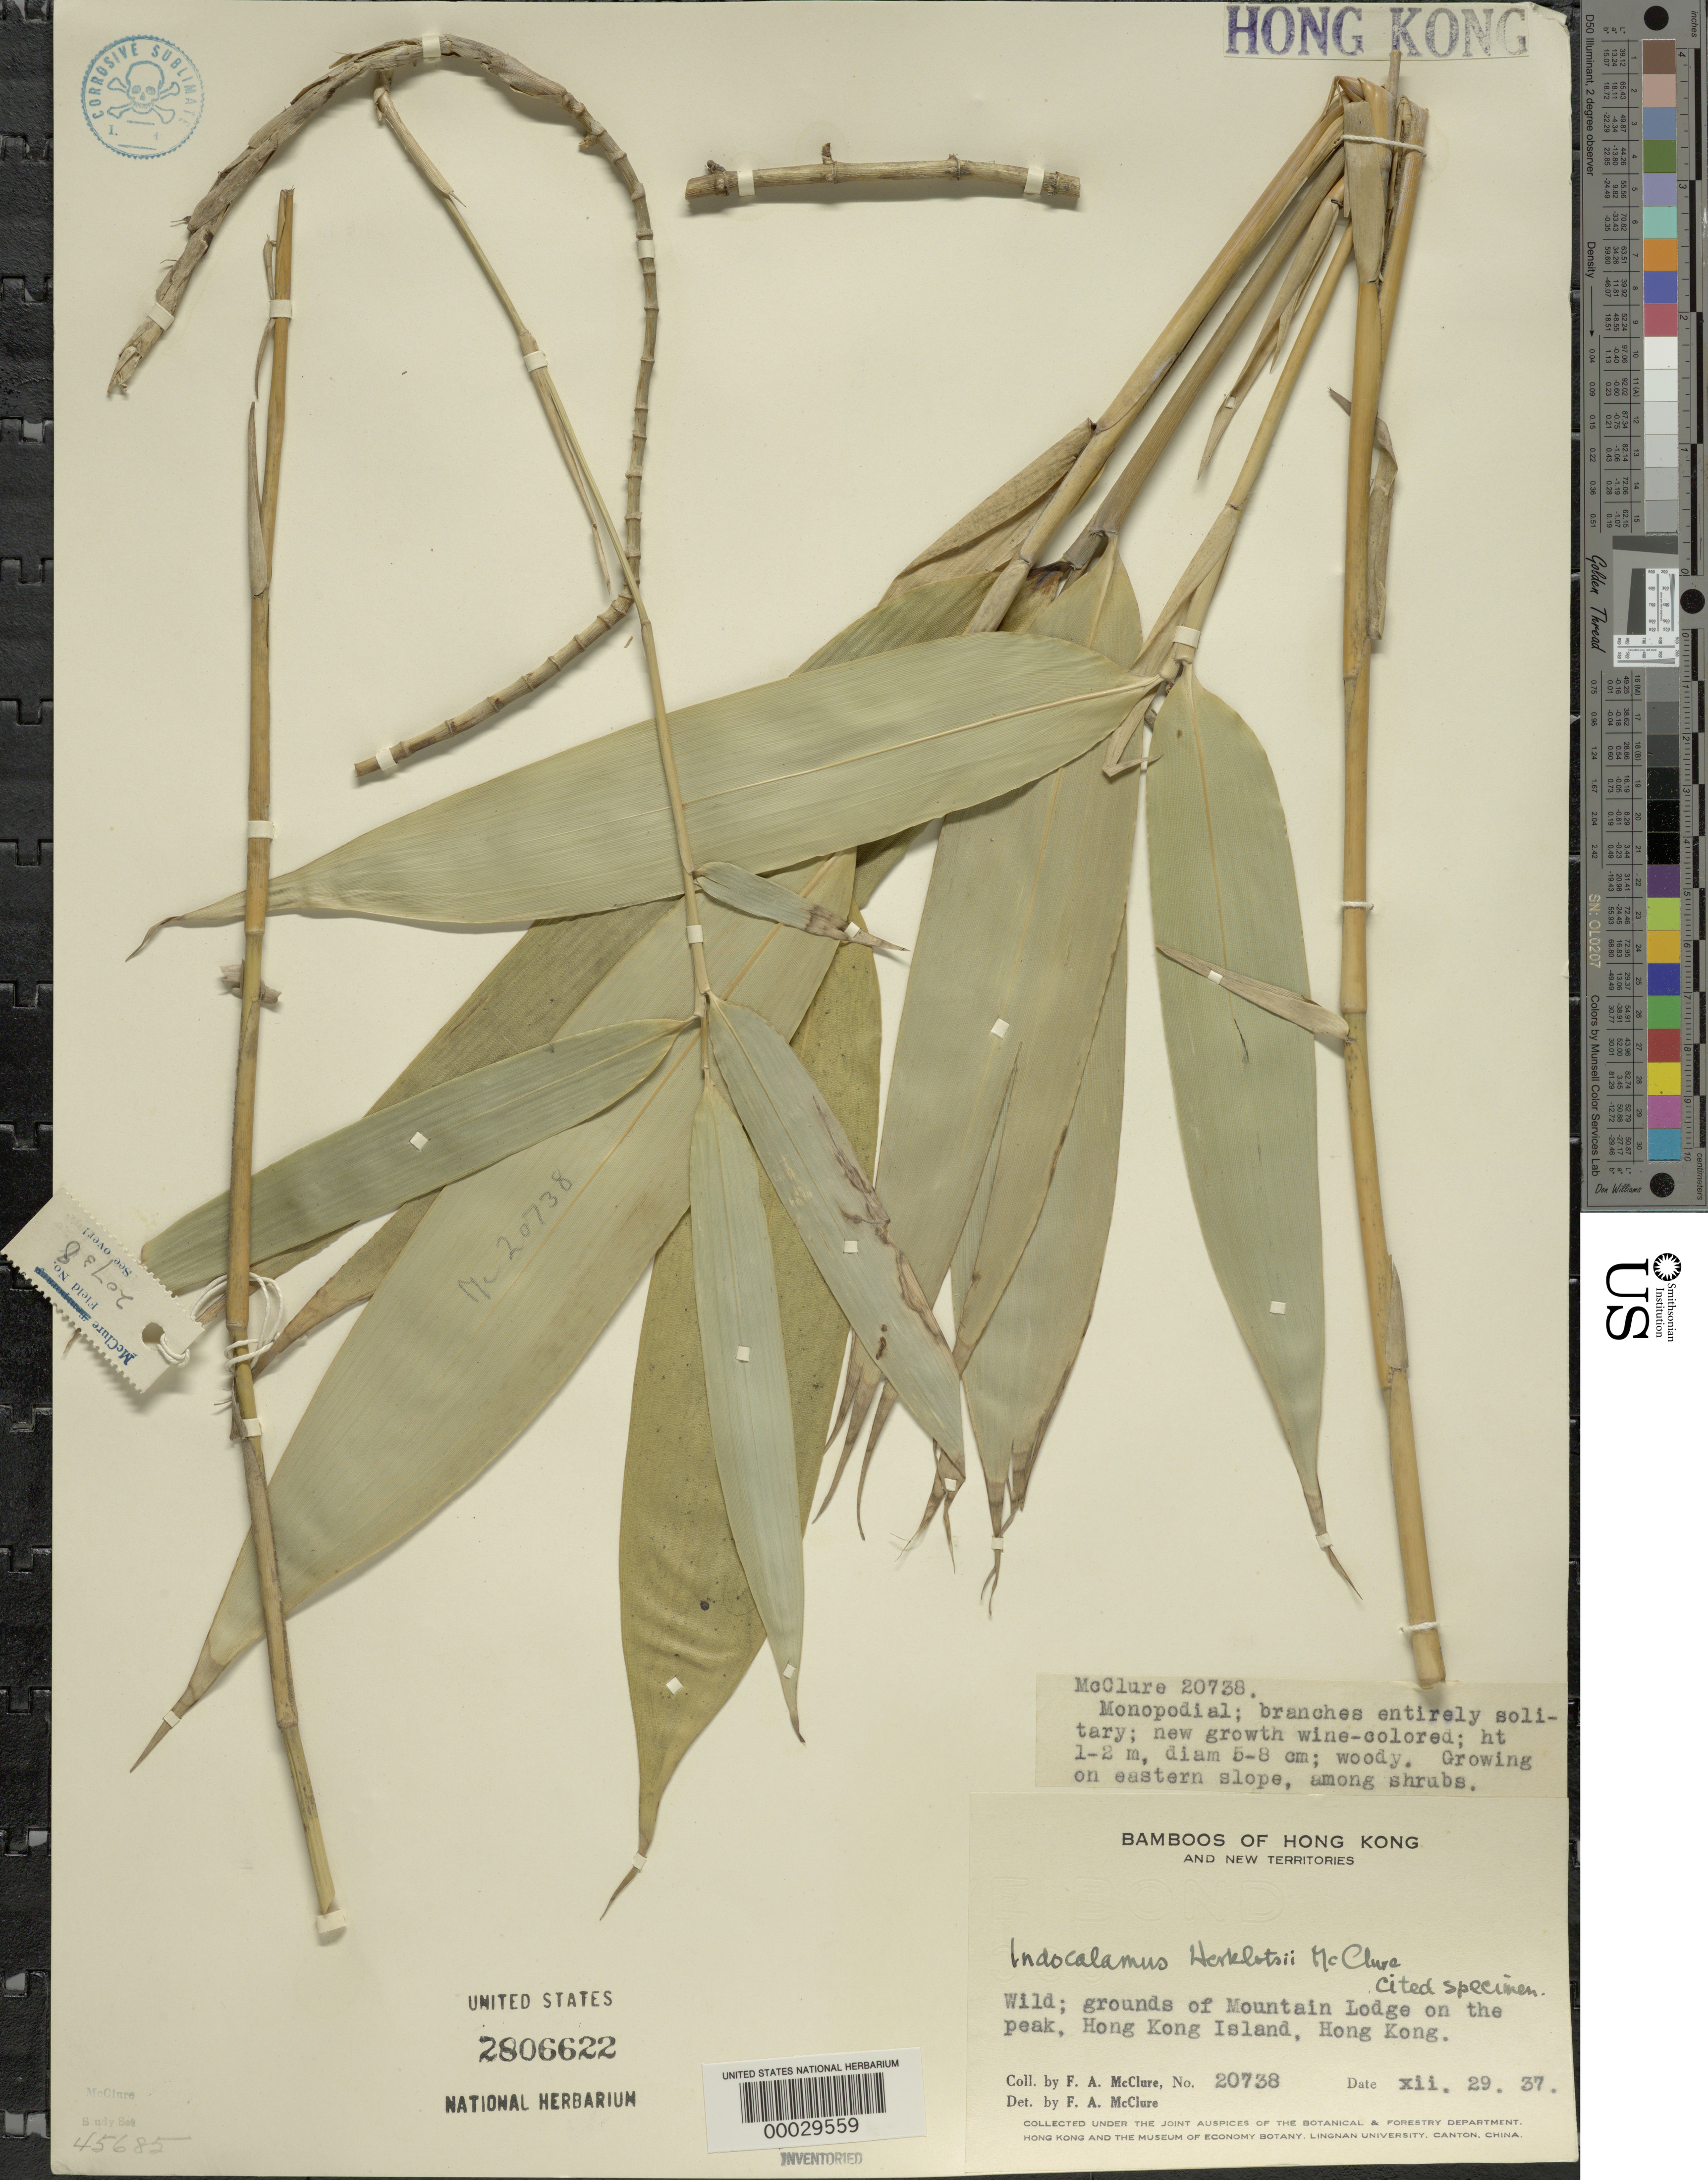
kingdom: Plantae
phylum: Tracheophyta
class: Liliopsida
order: Poales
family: Poaceae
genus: Indocalamus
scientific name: Indocalamus herklotsii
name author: McClure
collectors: F. A. McClure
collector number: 20738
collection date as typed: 29 Dec 1937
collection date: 1937-12-29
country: China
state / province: Hong Kong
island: Hong Kong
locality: Mountain lodge grounds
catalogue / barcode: US 2806622